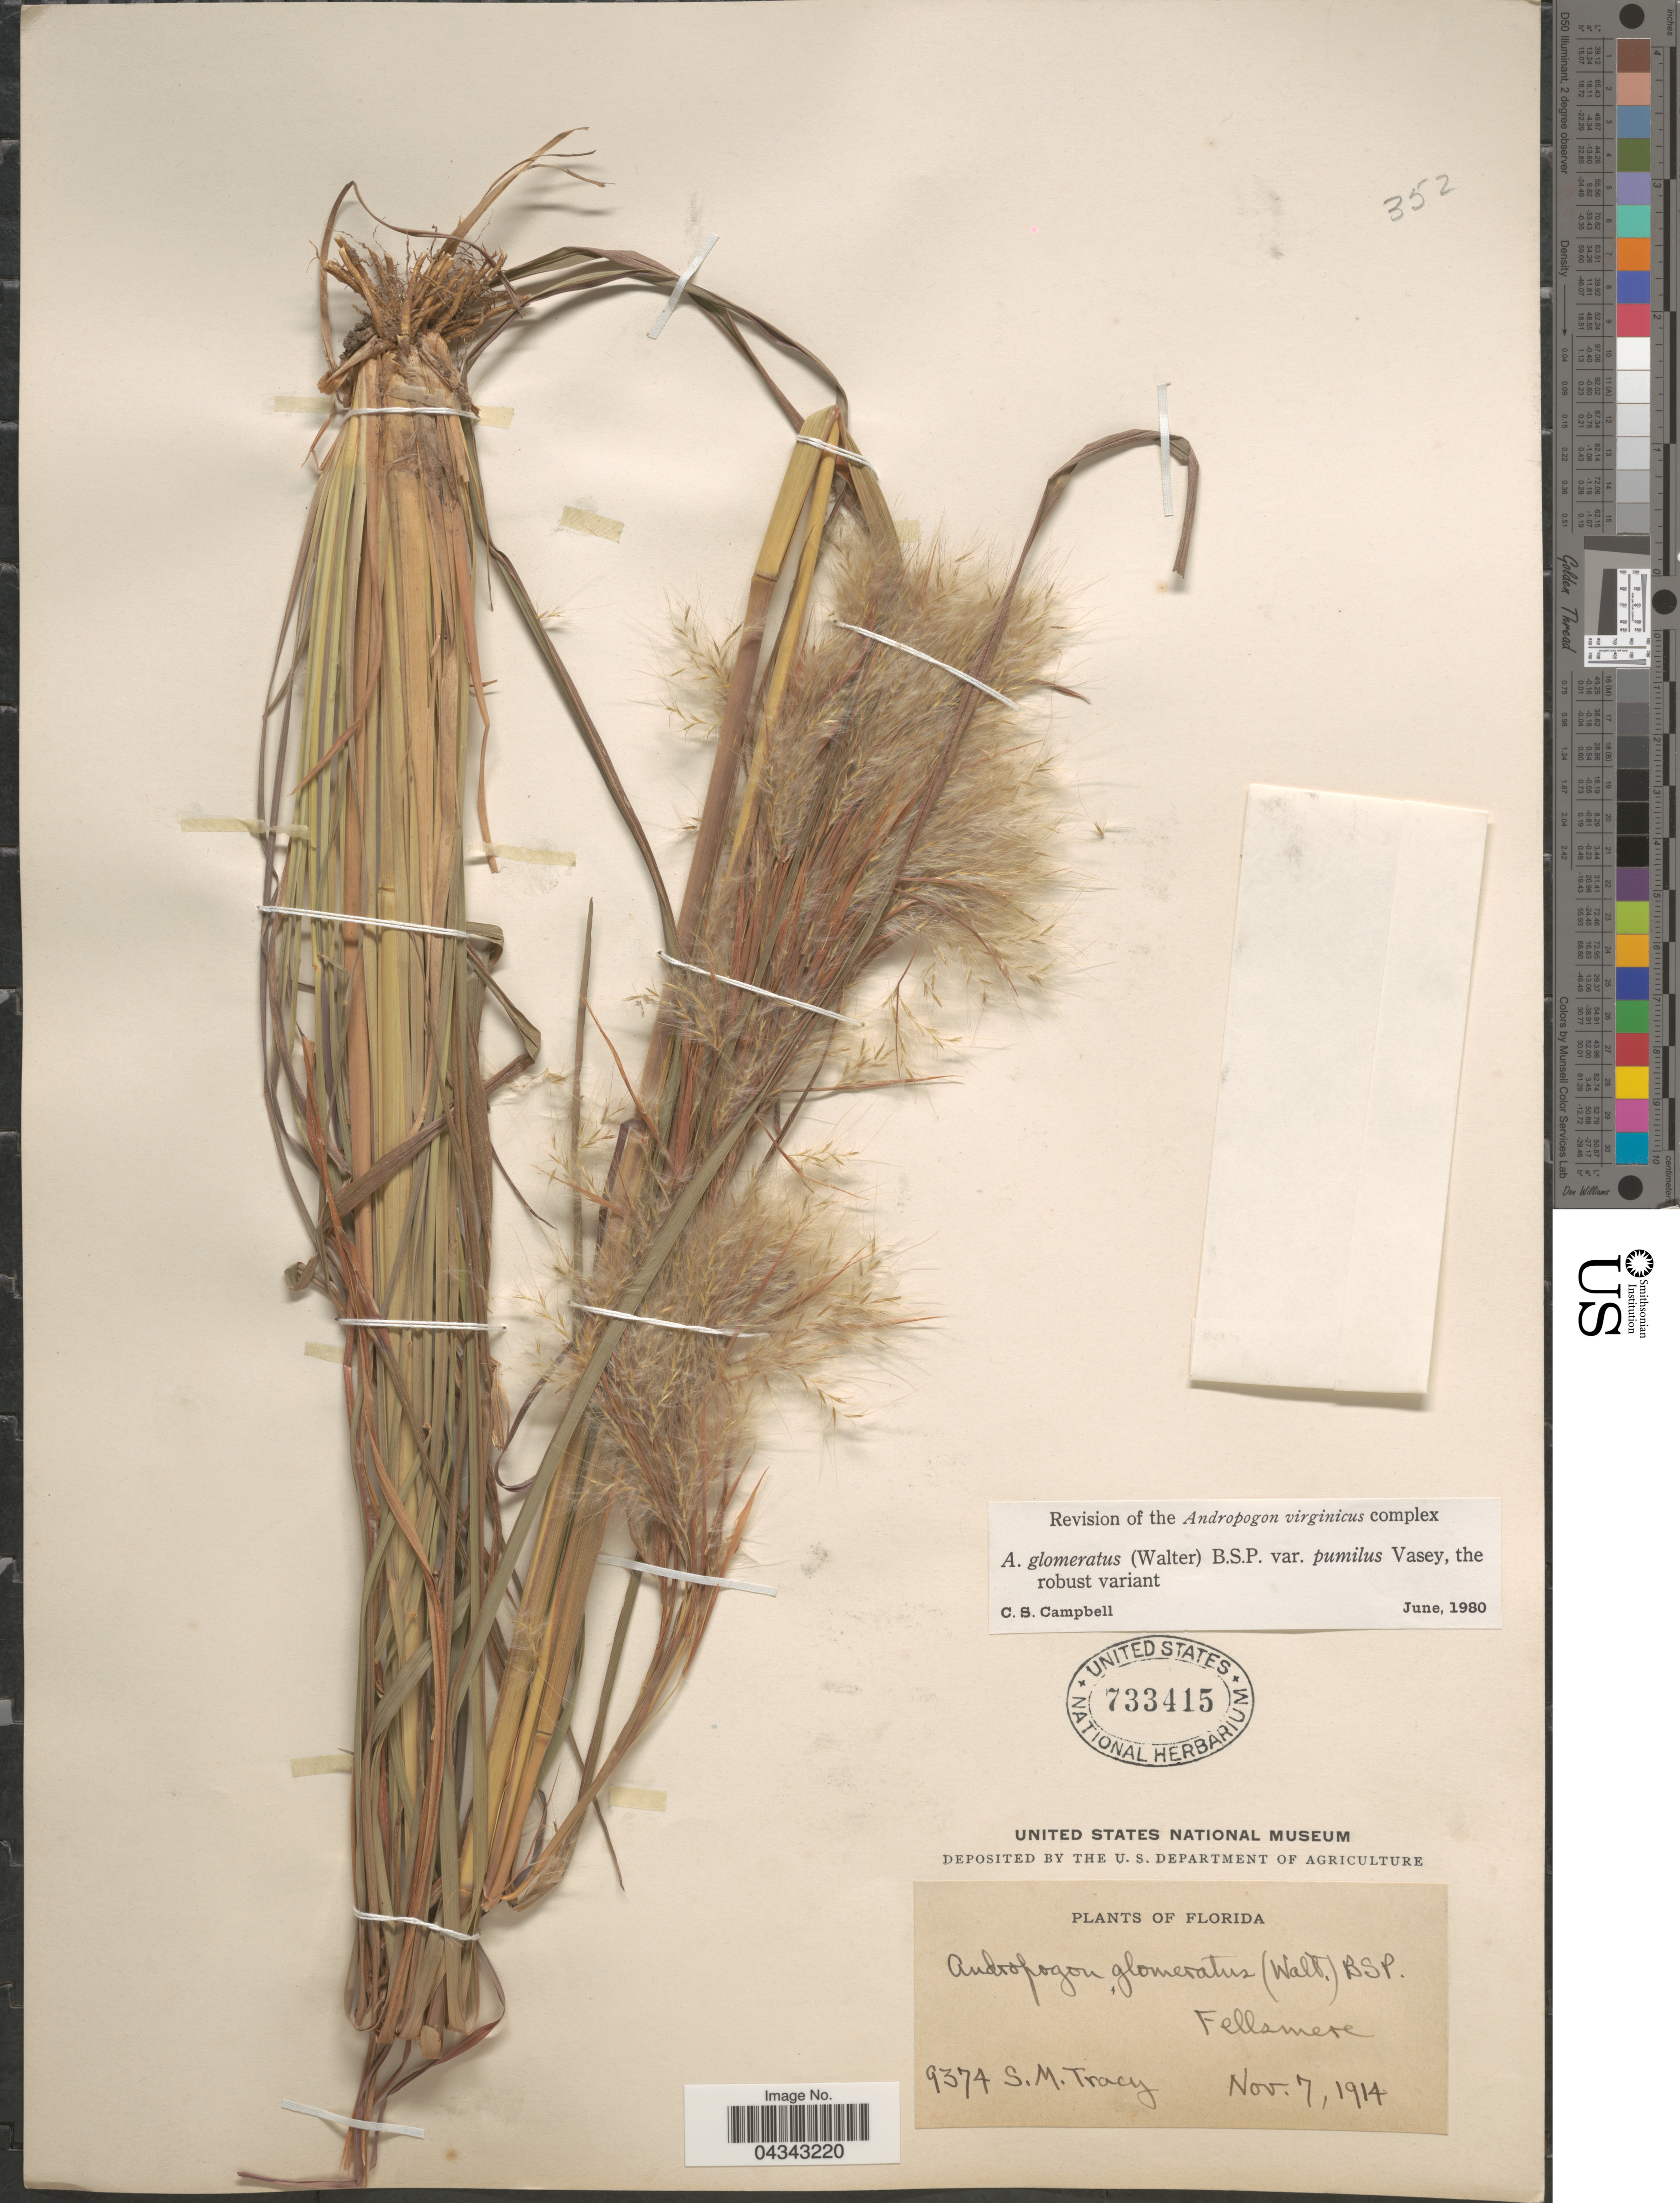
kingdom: Plantae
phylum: Tracheophyta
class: Liliopsida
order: Poales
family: Poaceae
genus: Andropogon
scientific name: Andropogon glomeratus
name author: (Walter) Britton, Stearns & Poggenb.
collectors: S. M. Tracy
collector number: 9374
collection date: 1914-11-07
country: United States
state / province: Florida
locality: Fellamere.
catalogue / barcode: US 733415